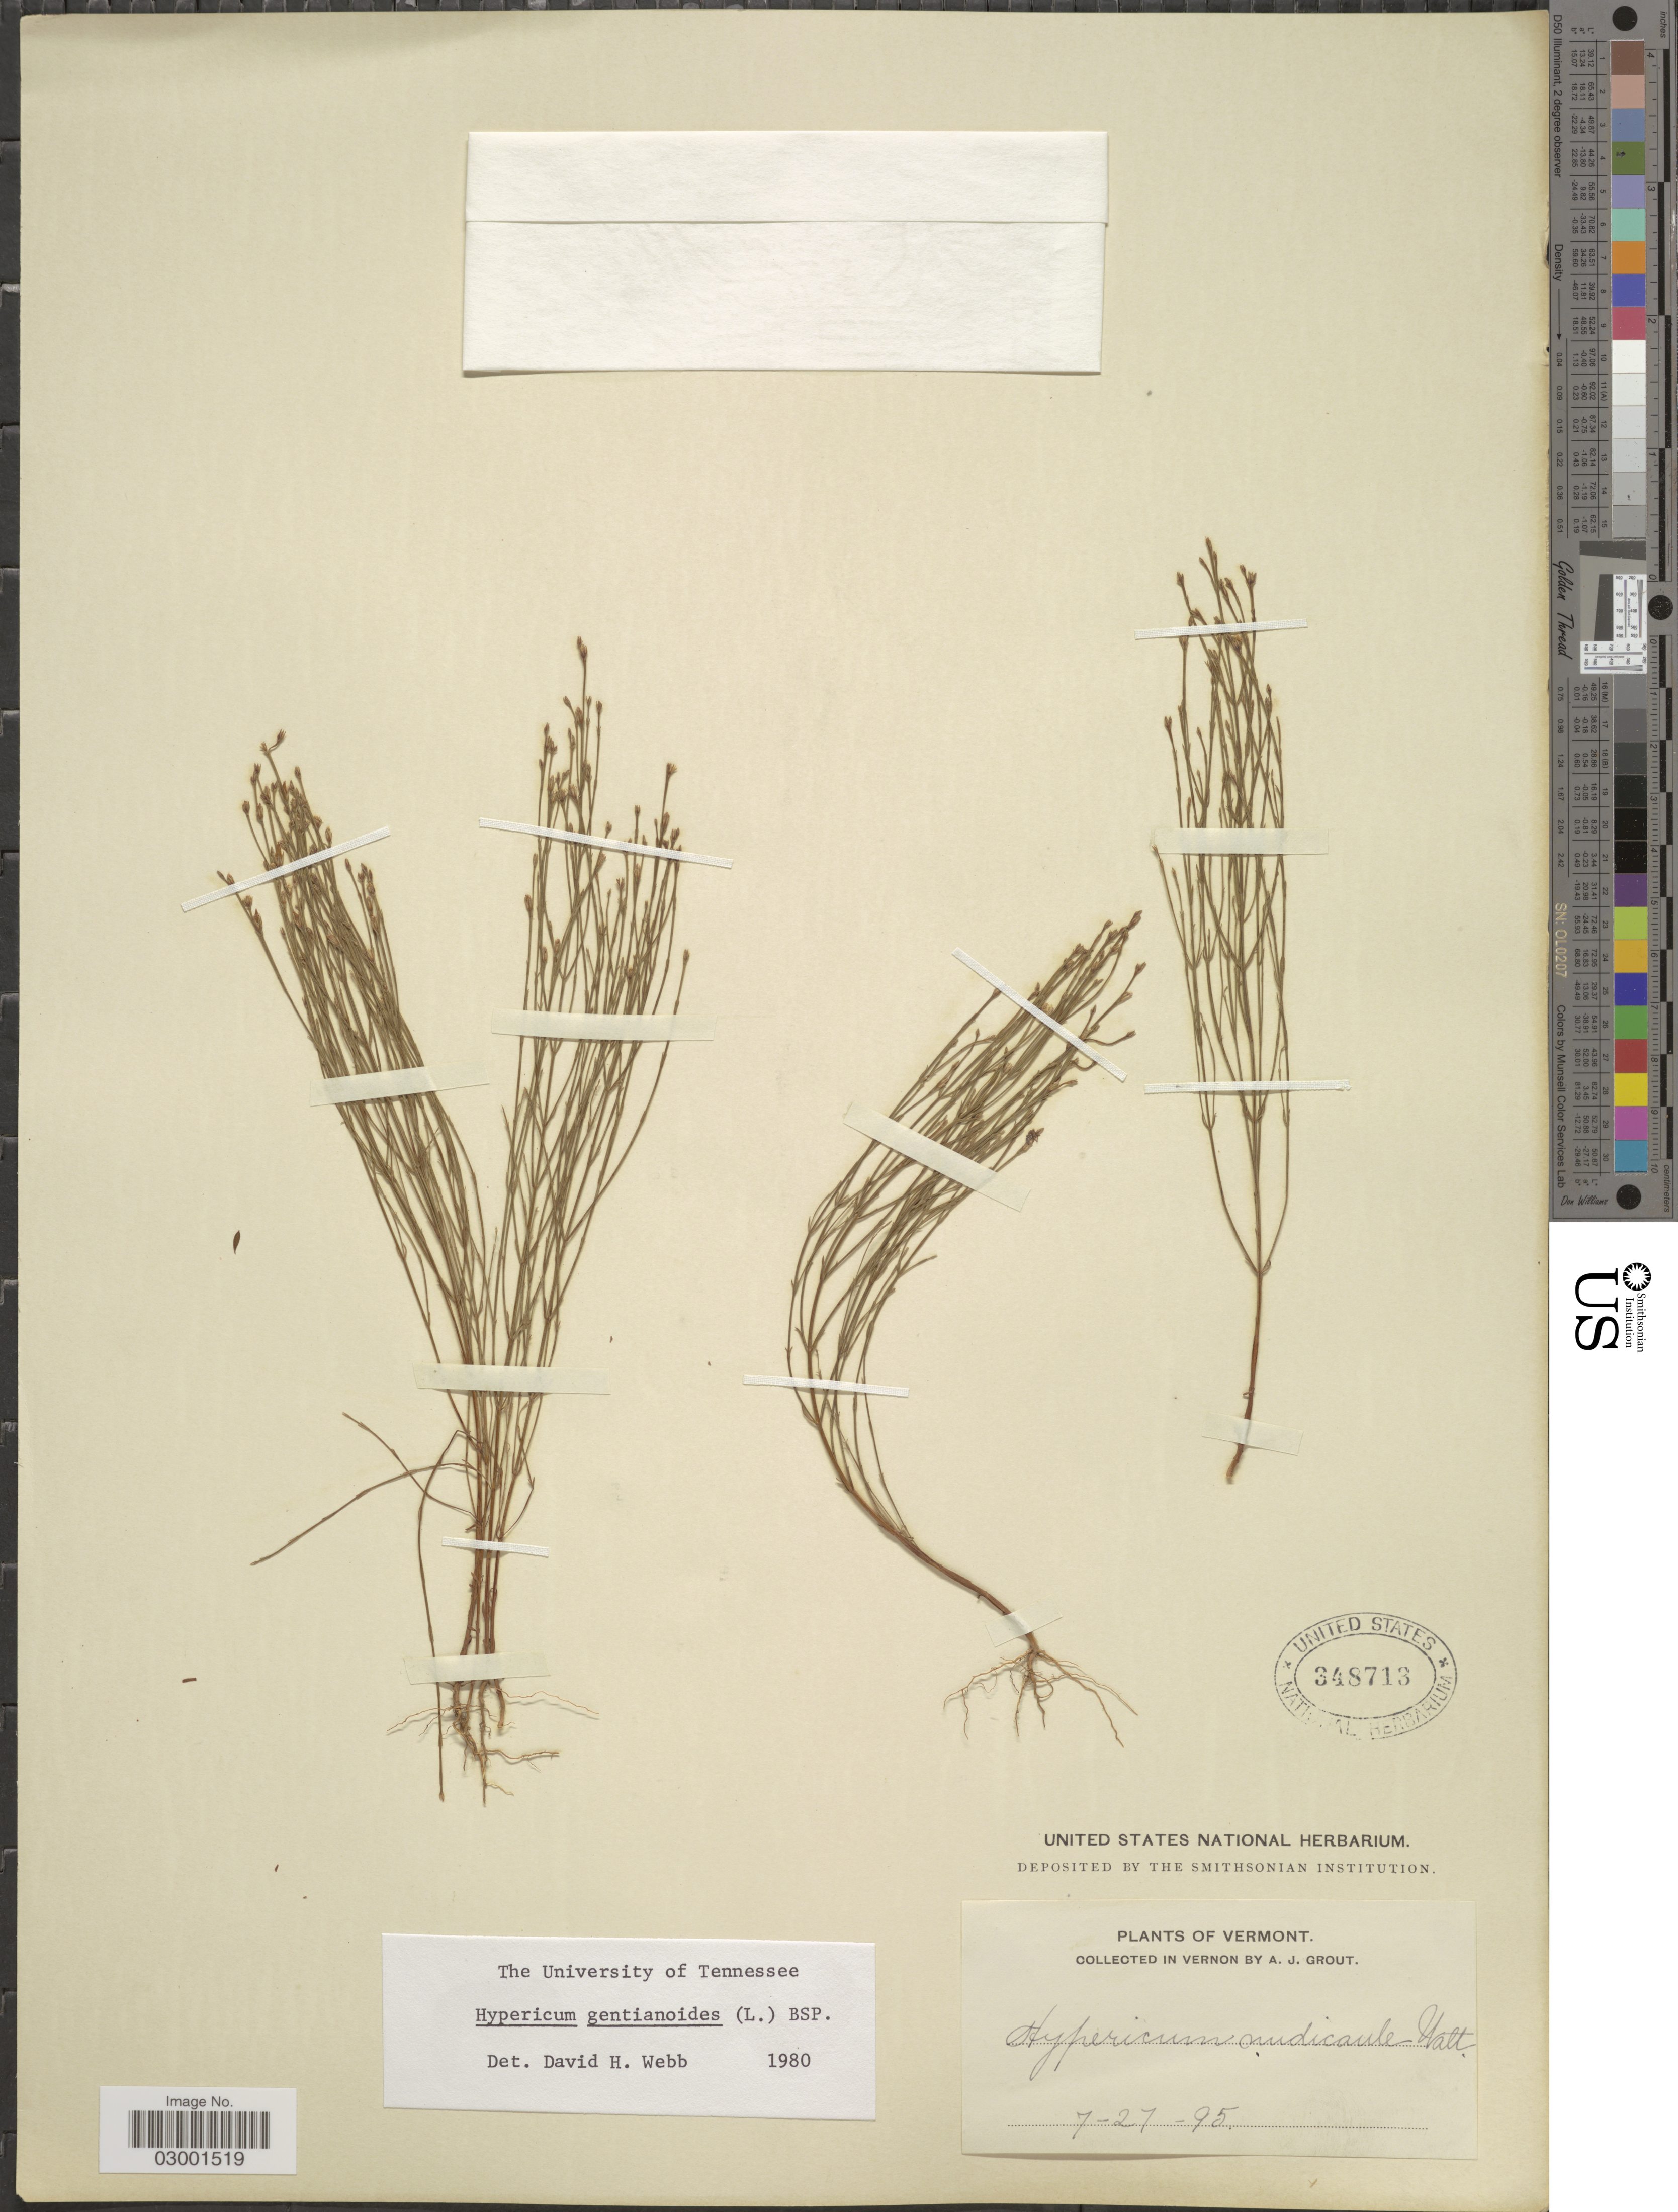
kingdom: Plantae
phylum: Tracheophyta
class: Magnoliopsida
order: Malpighiales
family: Hypericaceae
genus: Hypericum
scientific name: Hypericum gentianoides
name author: (L.) Britton, Stearns & Poggenb.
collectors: A. J. Grout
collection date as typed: Transcribed d/m/y: 27/7/95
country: United States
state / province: Vermont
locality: Vernon.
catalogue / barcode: US 348713